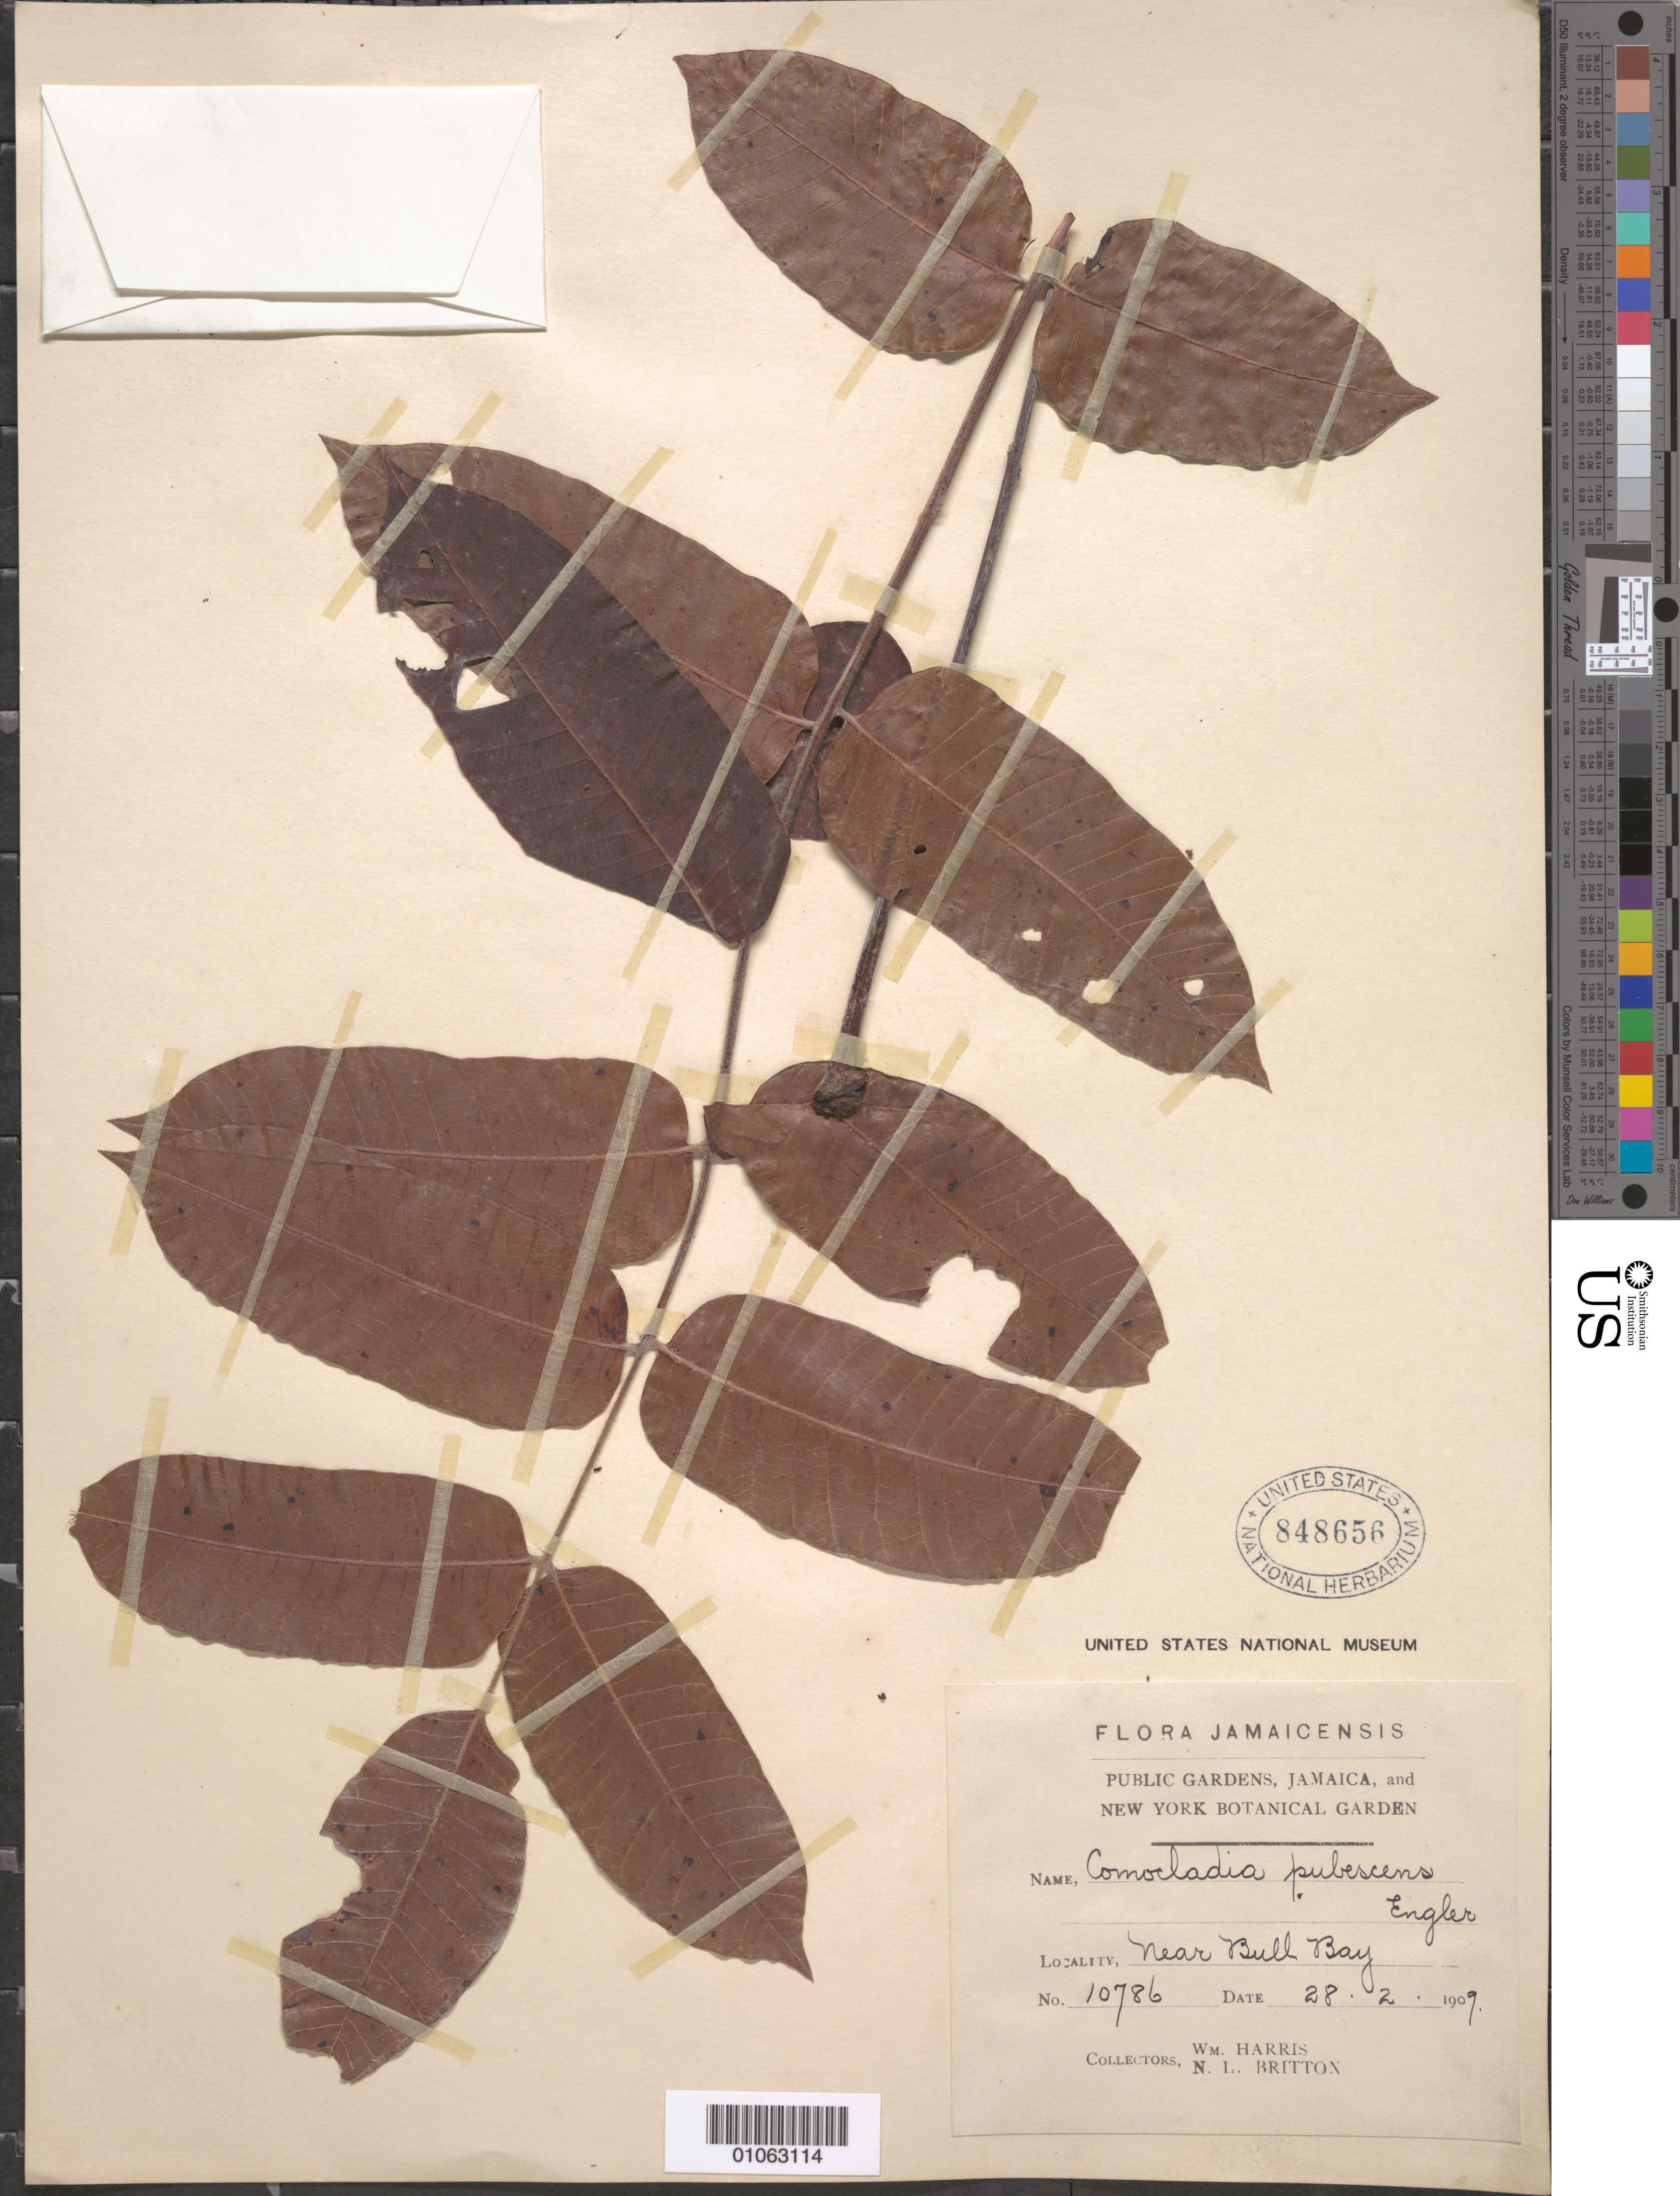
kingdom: Plantae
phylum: Tracheophyta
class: Magnoliopsida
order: Sapindales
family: Anacardiaceae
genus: Comocladia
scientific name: Comocladia pubescens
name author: Engl.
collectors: W. Harris & N. Britton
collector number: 10786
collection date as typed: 28 Feb 1909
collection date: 1909-02-28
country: Jamaica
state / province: Kingston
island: Jamaica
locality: Near Bull Bay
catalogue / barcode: US 848656